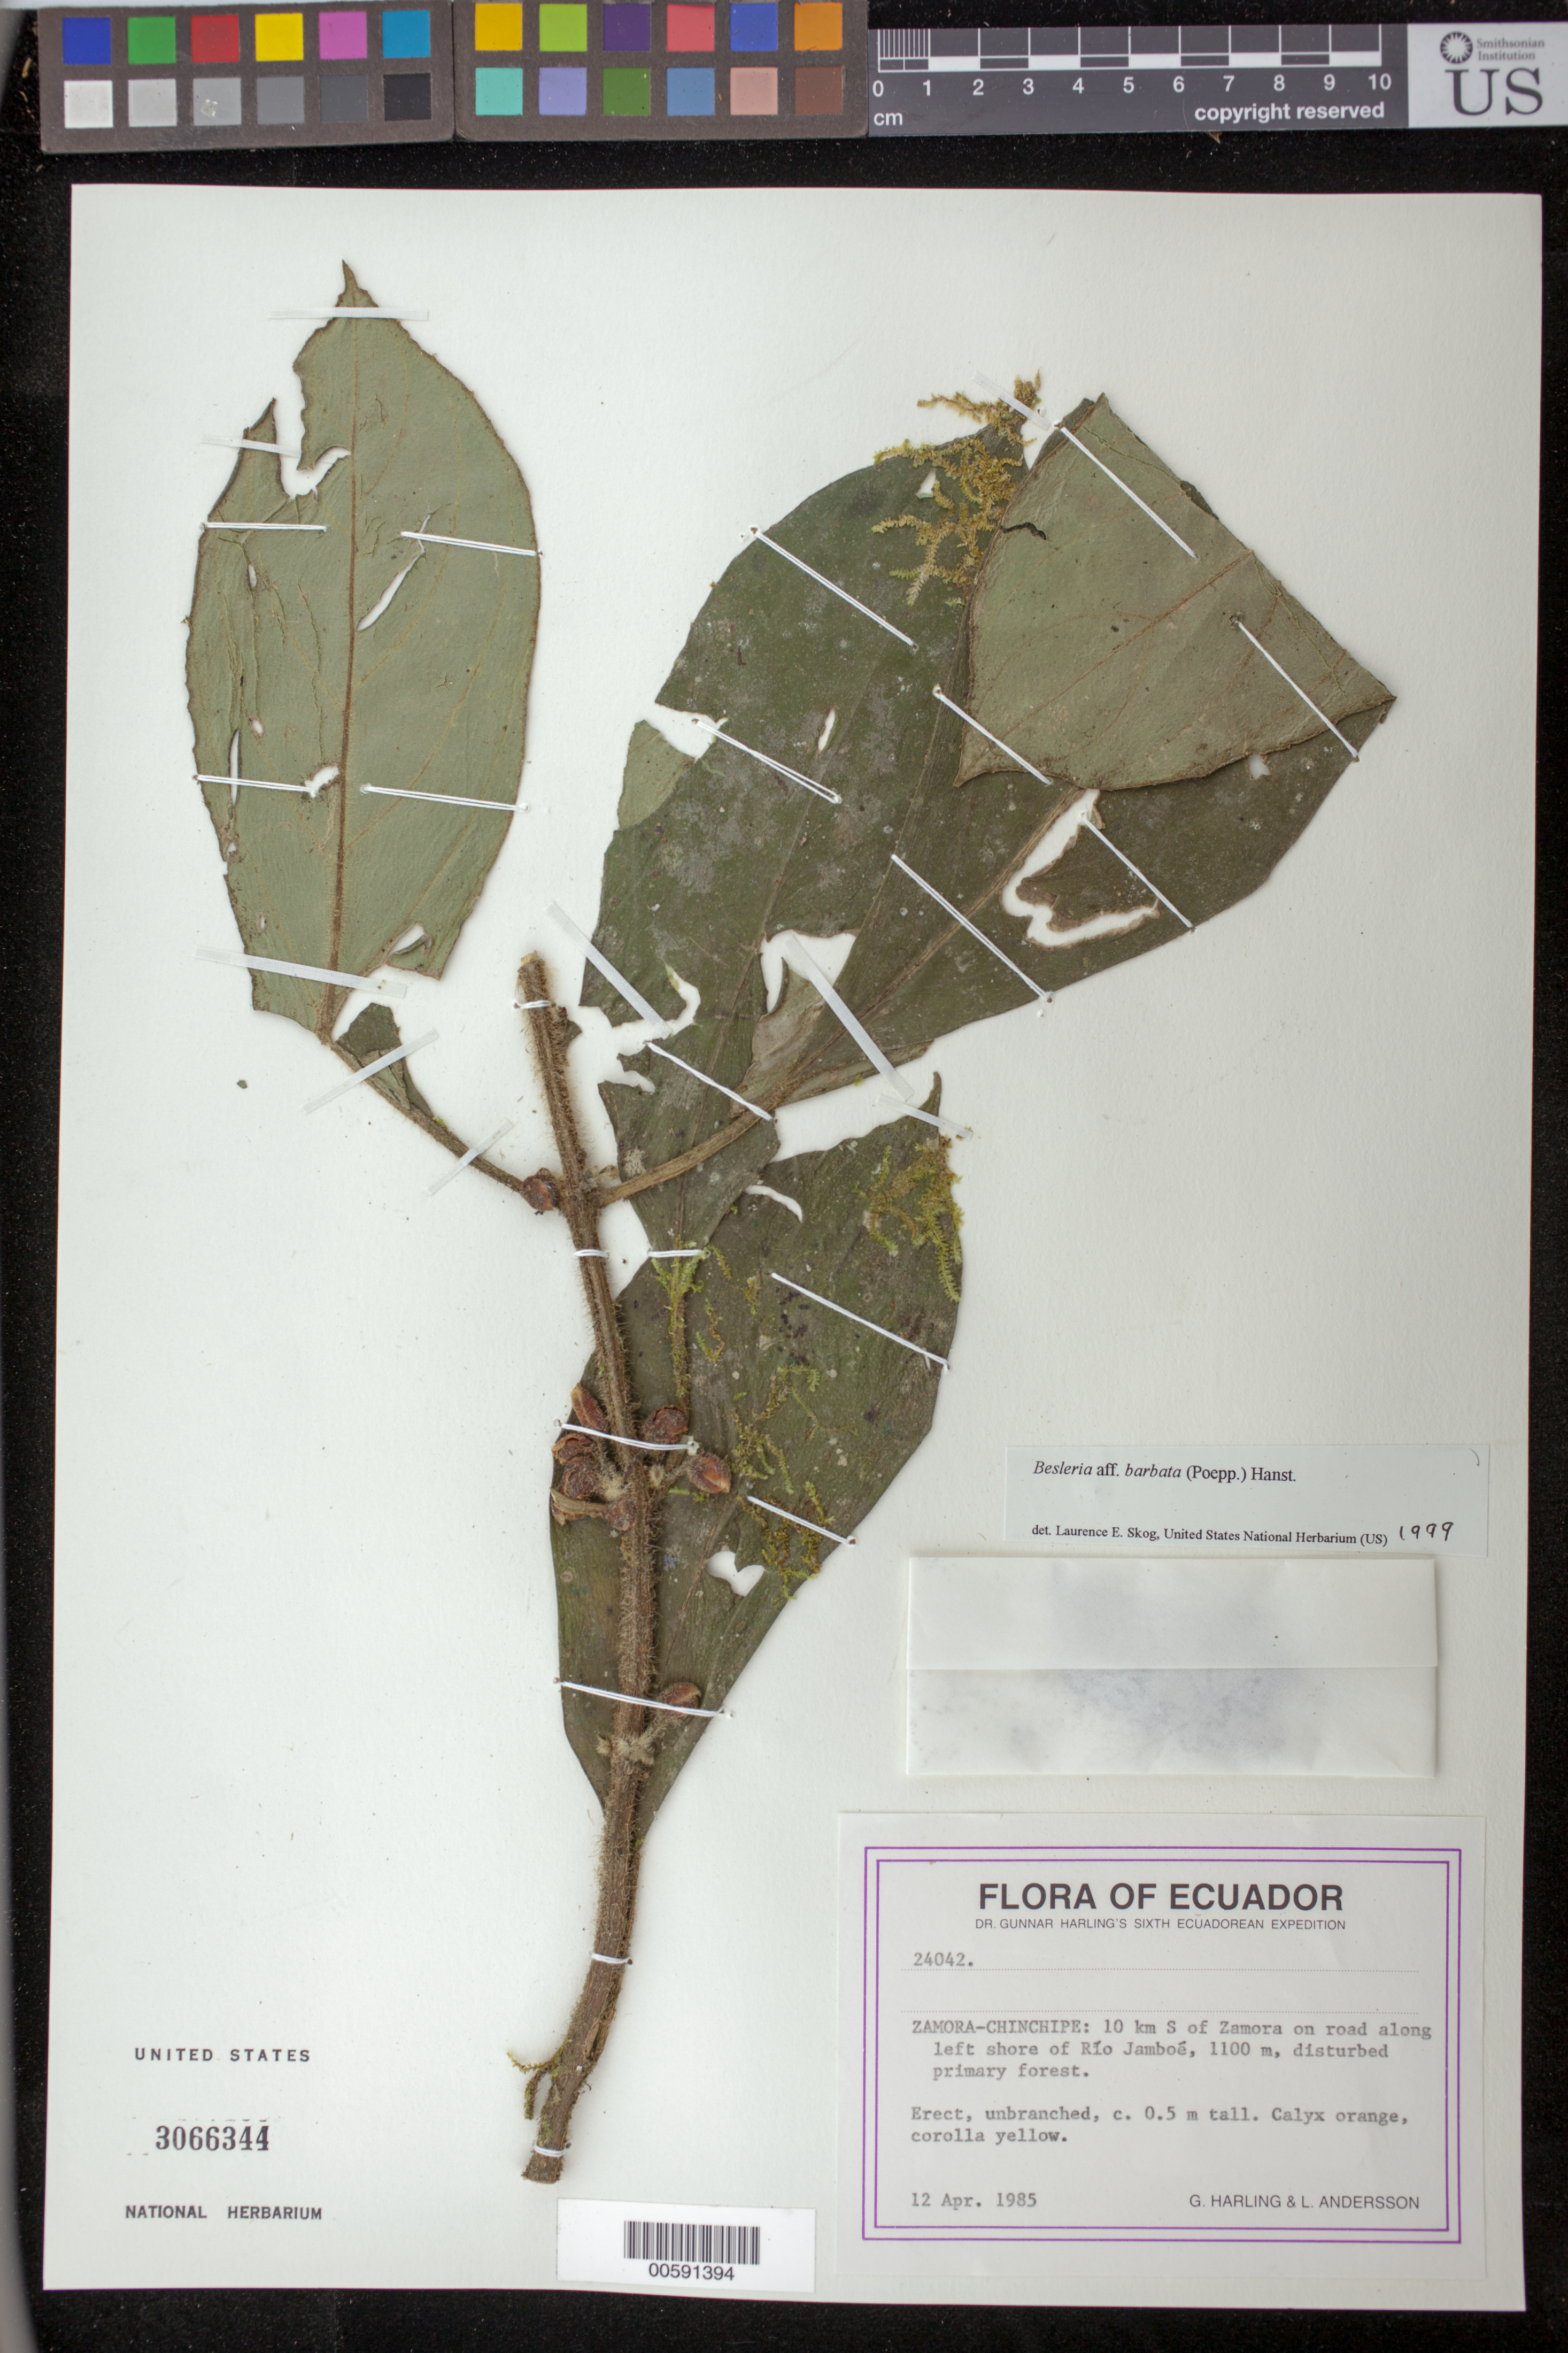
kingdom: Plantae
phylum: Tracheophyta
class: Magnoliopsida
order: Lamiales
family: Gesneriaceae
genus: Besleria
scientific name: Besleria barbata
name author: (Poepp.) Hanst.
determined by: Skog, Laurence E.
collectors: G. Harling & L. Andersson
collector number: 24042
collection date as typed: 12 Apr 1985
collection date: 1985-04-12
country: Ecuador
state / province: Zamora-Chinchipe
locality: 10 km S of Zamora on road along left shore of Río Jamboé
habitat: Disturbed primary forest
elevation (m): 1100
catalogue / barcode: US 3066344